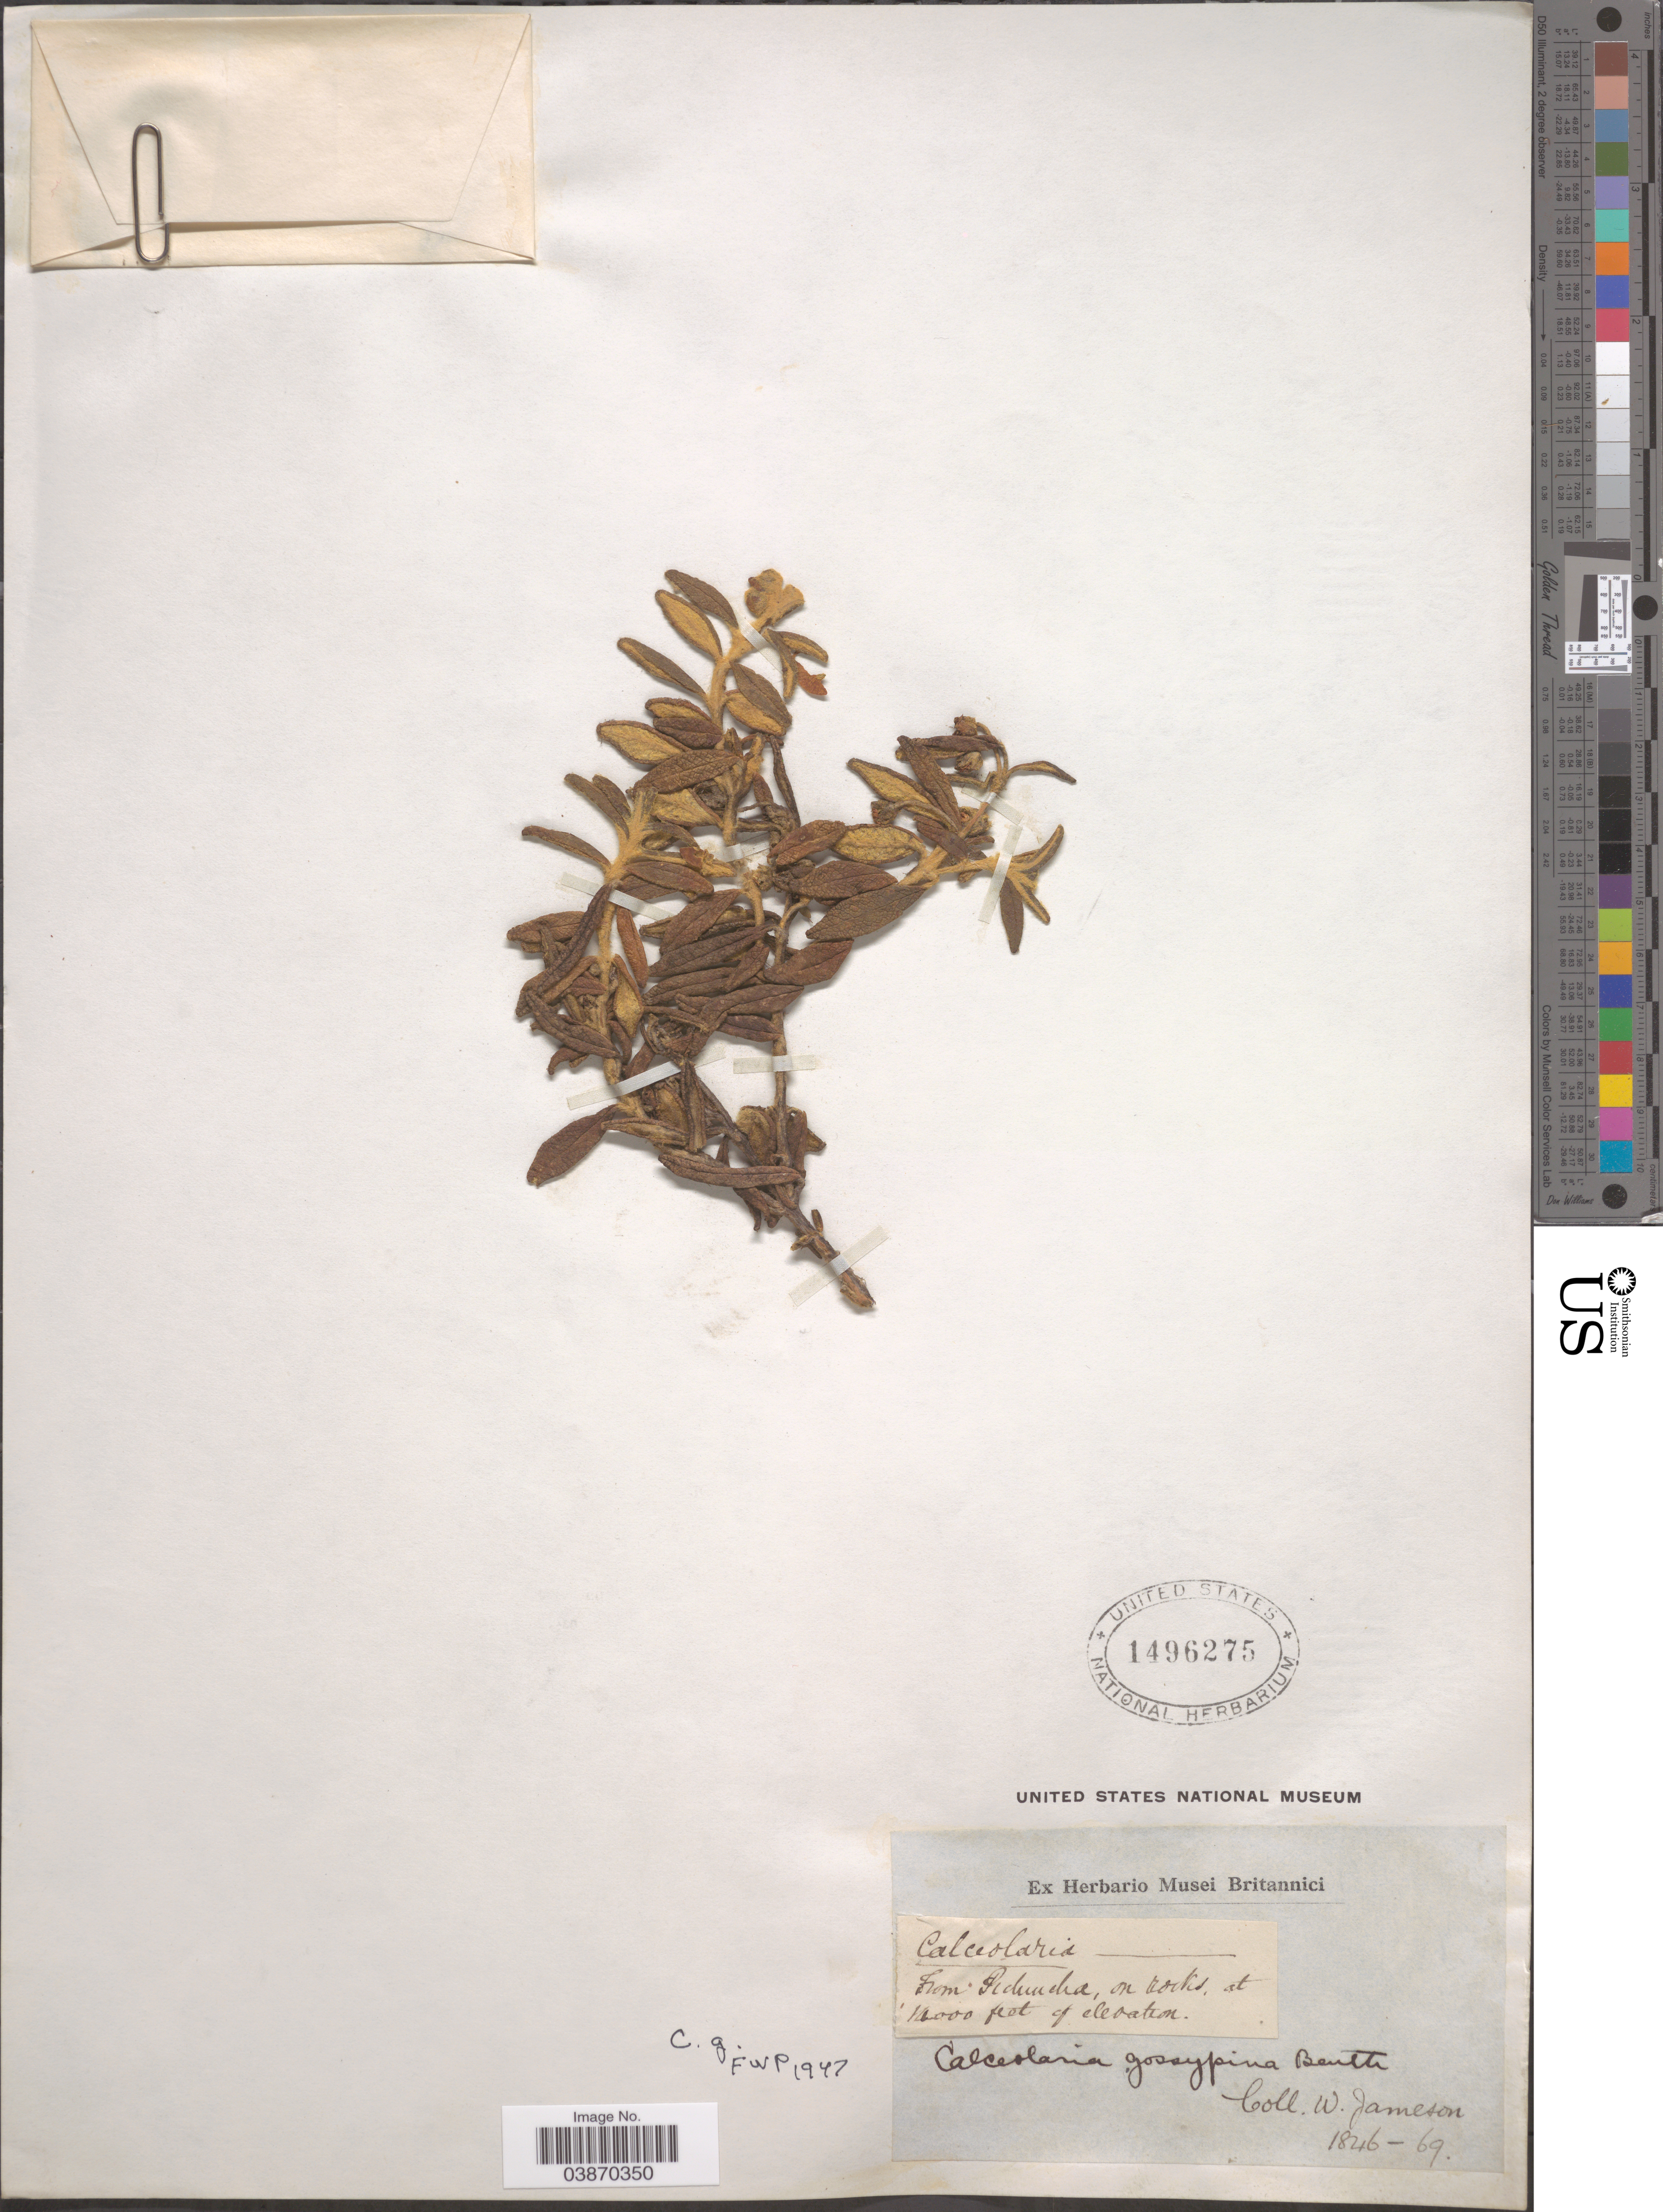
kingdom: Plantae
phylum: Tracheophyta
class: Magnoliopsida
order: Lamiales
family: Calceolariaceae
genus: Calceolaria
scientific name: Calceolaria gossypina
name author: Benth.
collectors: W. Jameson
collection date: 1846/1869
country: Ecuador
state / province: Pichincha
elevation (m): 4267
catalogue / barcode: US 1496275